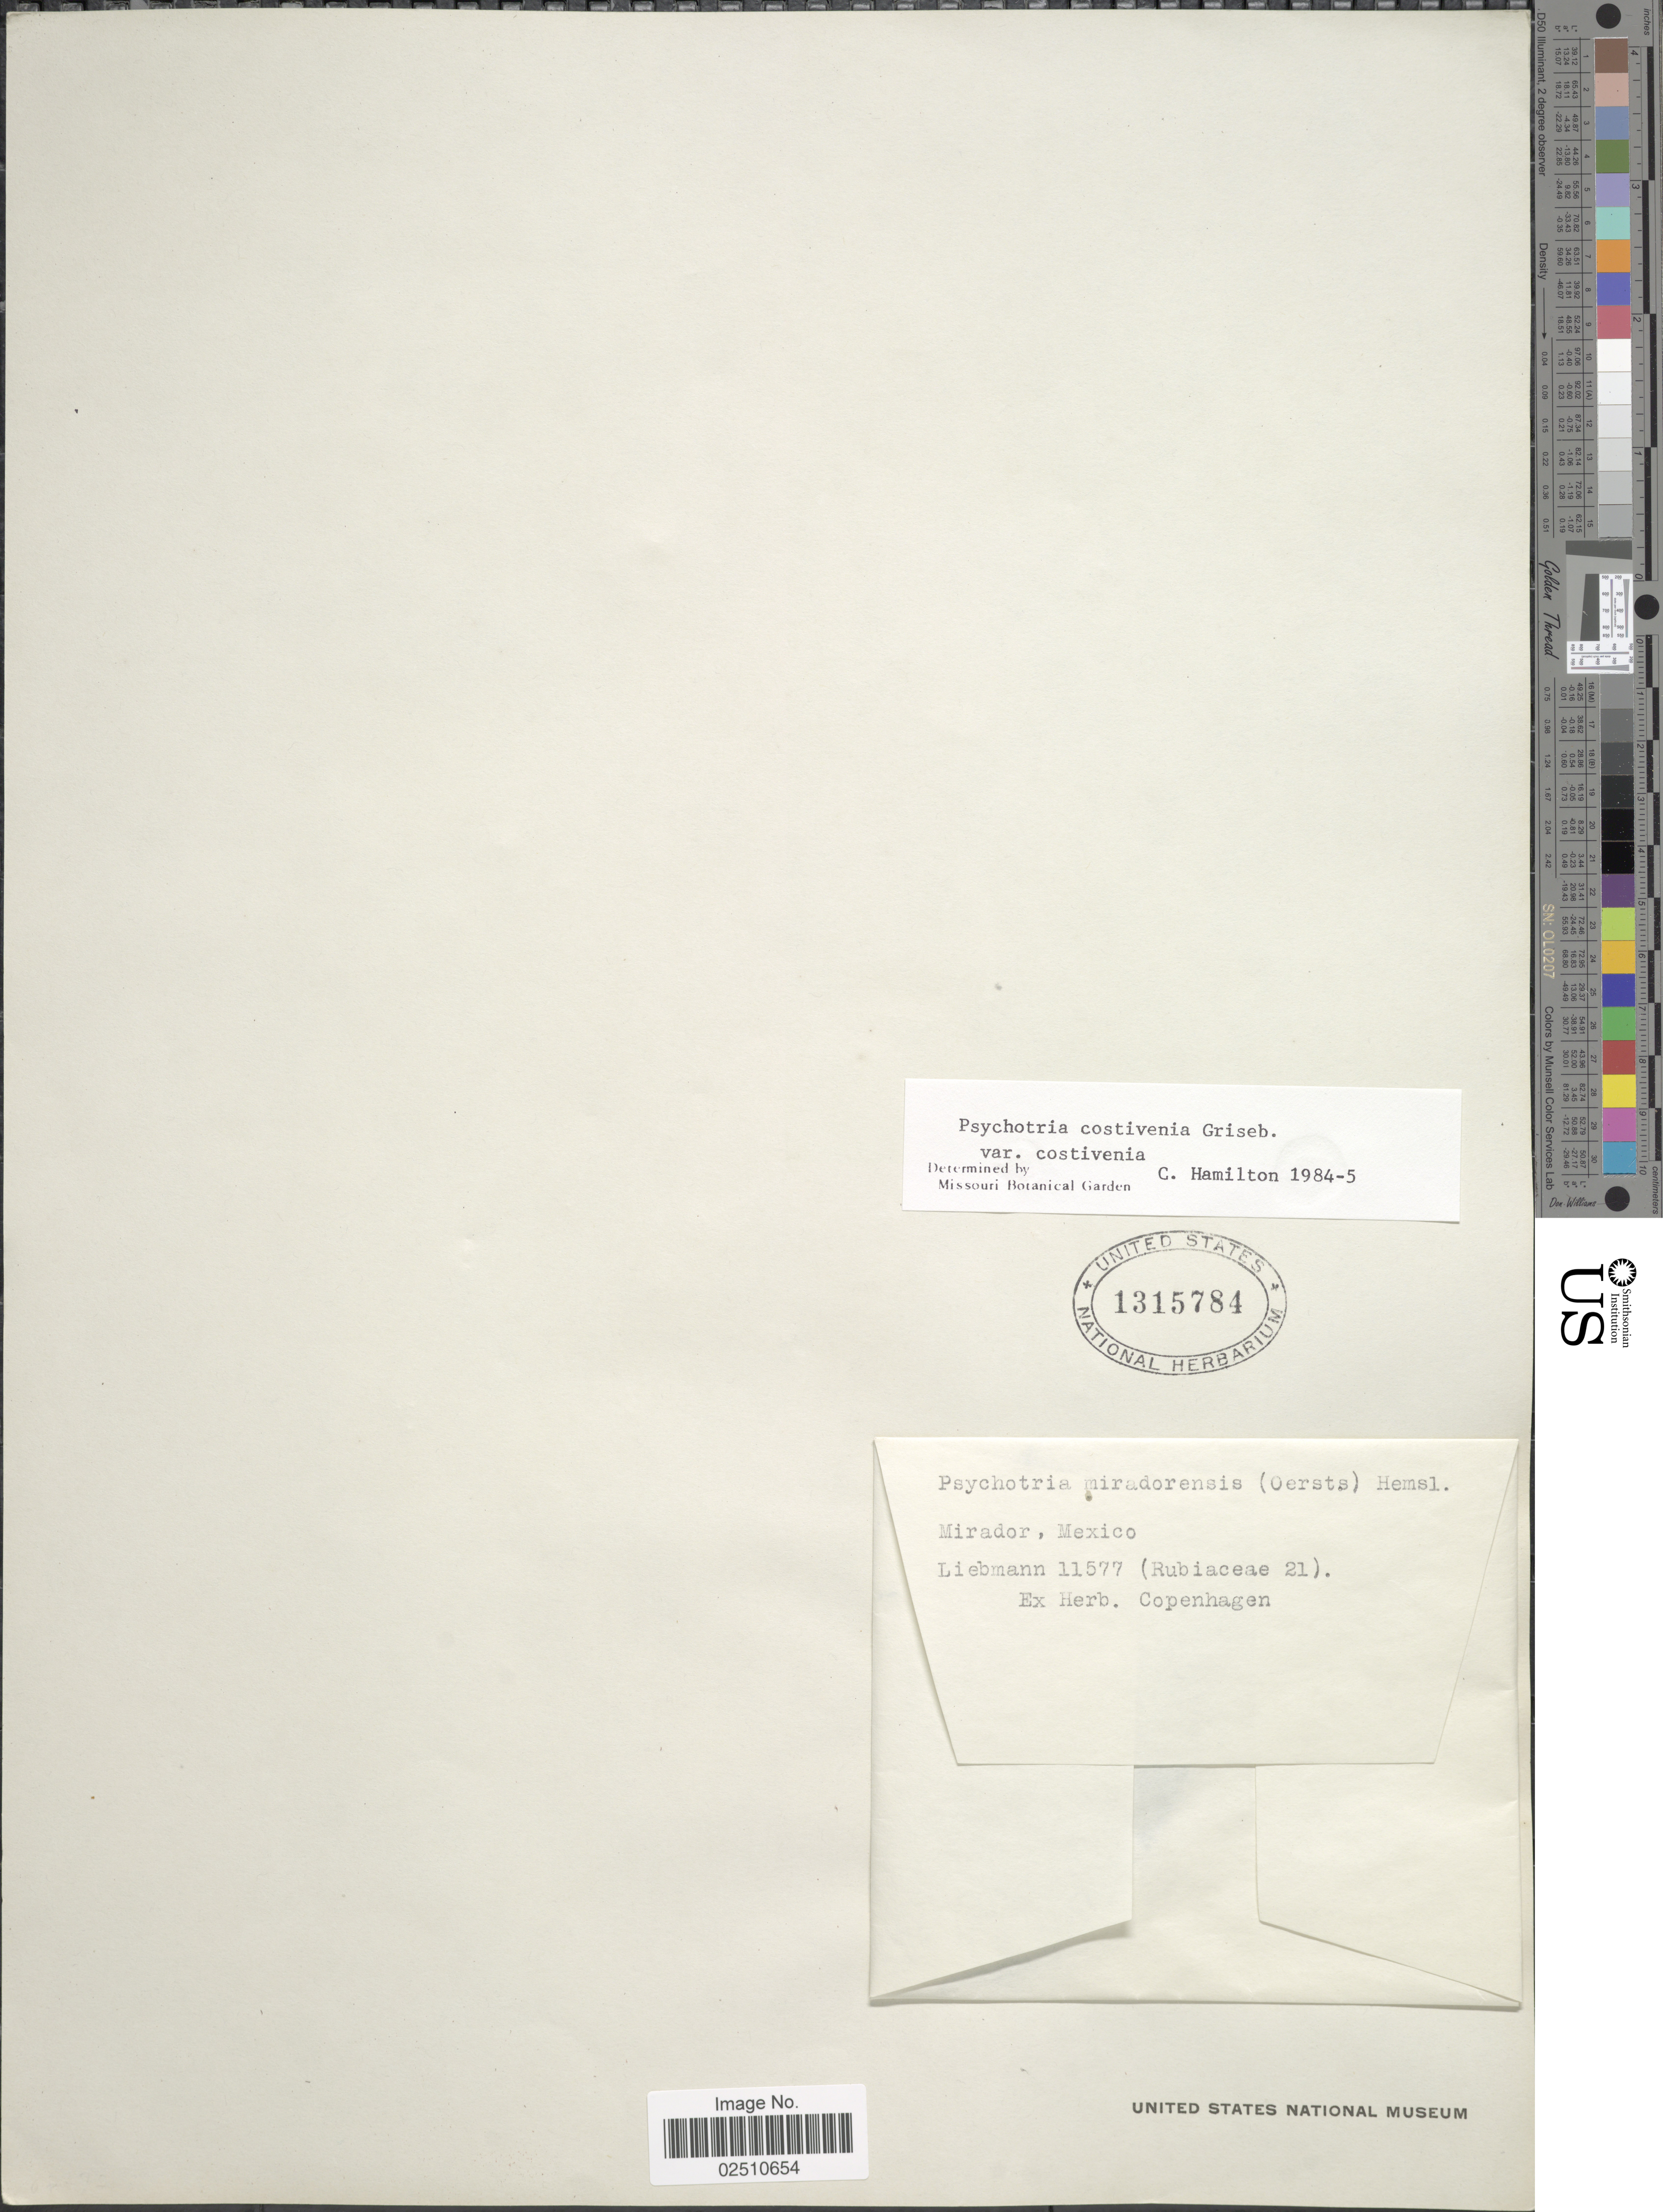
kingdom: Plantae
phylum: Tracheophyta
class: Magnoliopsida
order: Gentianales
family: Rubiaceae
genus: Psychotria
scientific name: Psychotria costivenia var. costivenia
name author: Griseb.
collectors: Liebmann, --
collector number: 11577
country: Mexico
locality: Mirador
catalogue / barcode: US 1315784